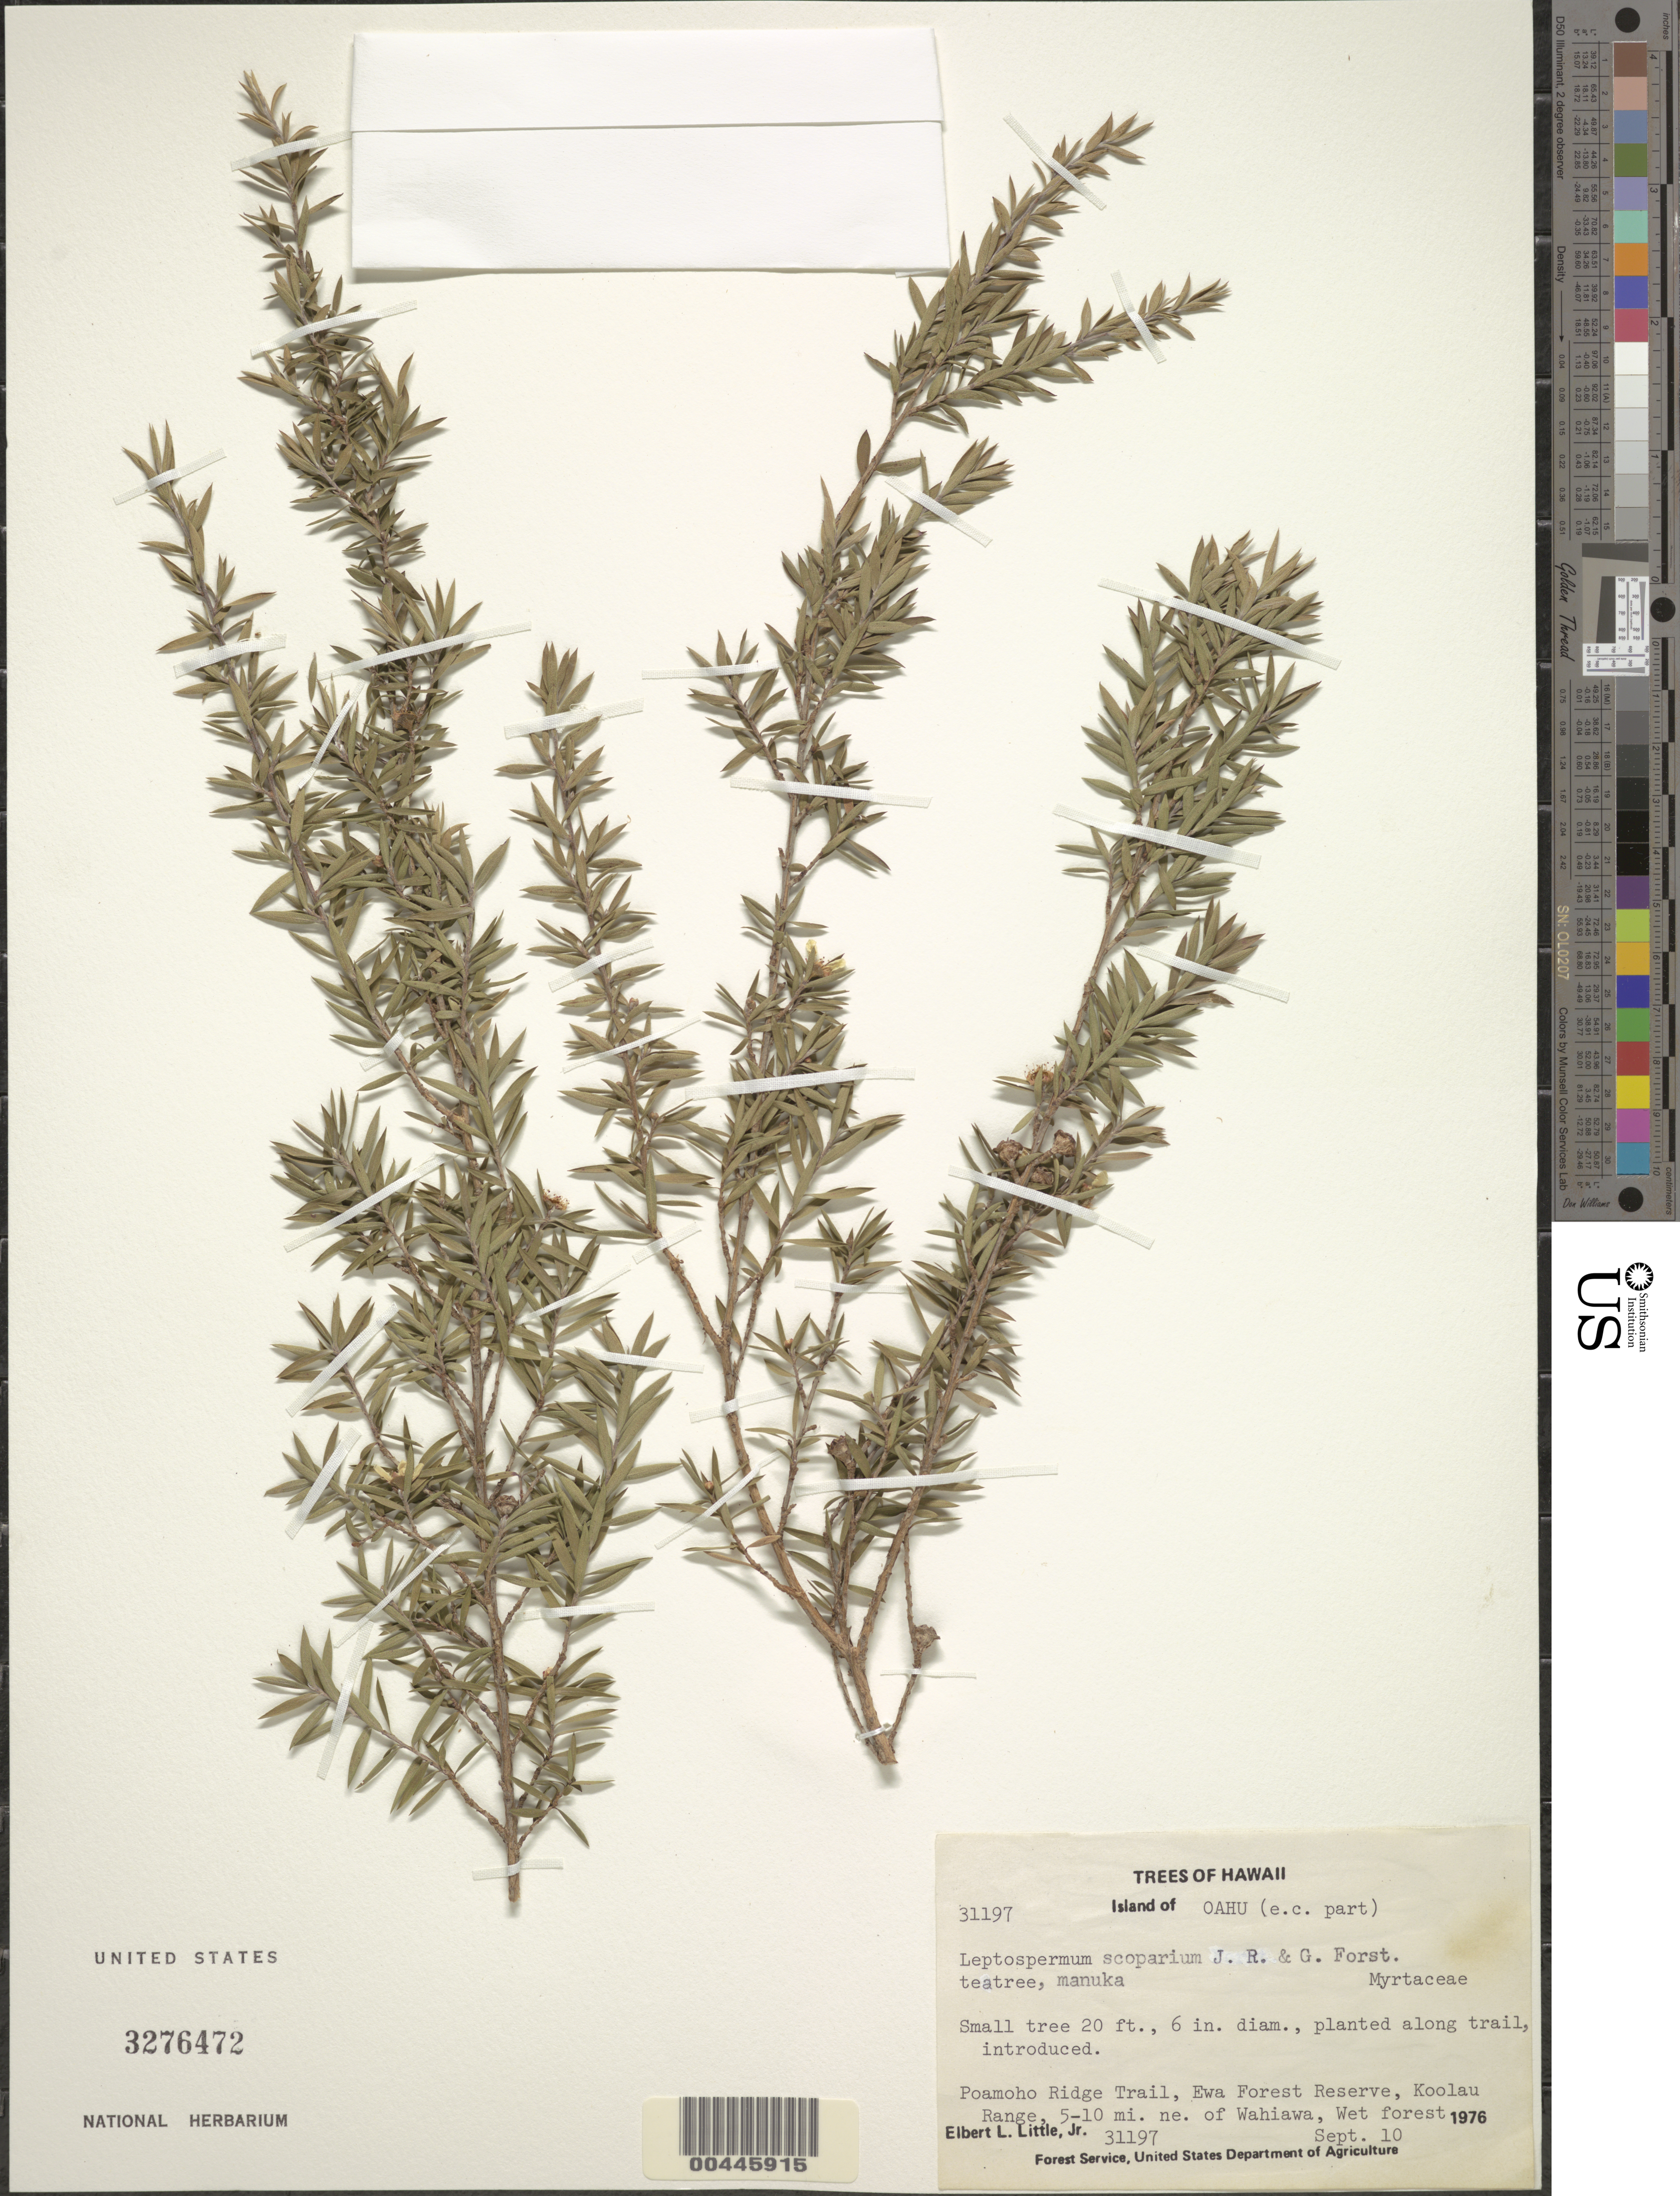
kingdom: Plantae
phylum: Tracheophyta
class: Magnoliopsida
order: Myrtales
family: Myrtaceae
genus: Leptospermum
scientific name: Leptospermum scoparium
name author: J.R. Forst. & G. Forst.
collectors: E. L. Little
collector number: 31197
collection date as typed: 10 Sep 1976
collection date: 1976-09-10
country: United States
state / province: Hawaii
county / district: Honolulu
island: Oahu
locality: East central part of Oahu, Poamoho Ridge Trail, Ewa Forest Reserve, Koolau Range, 5-10 mi NE of Wahiawa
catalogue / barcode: US 3276472